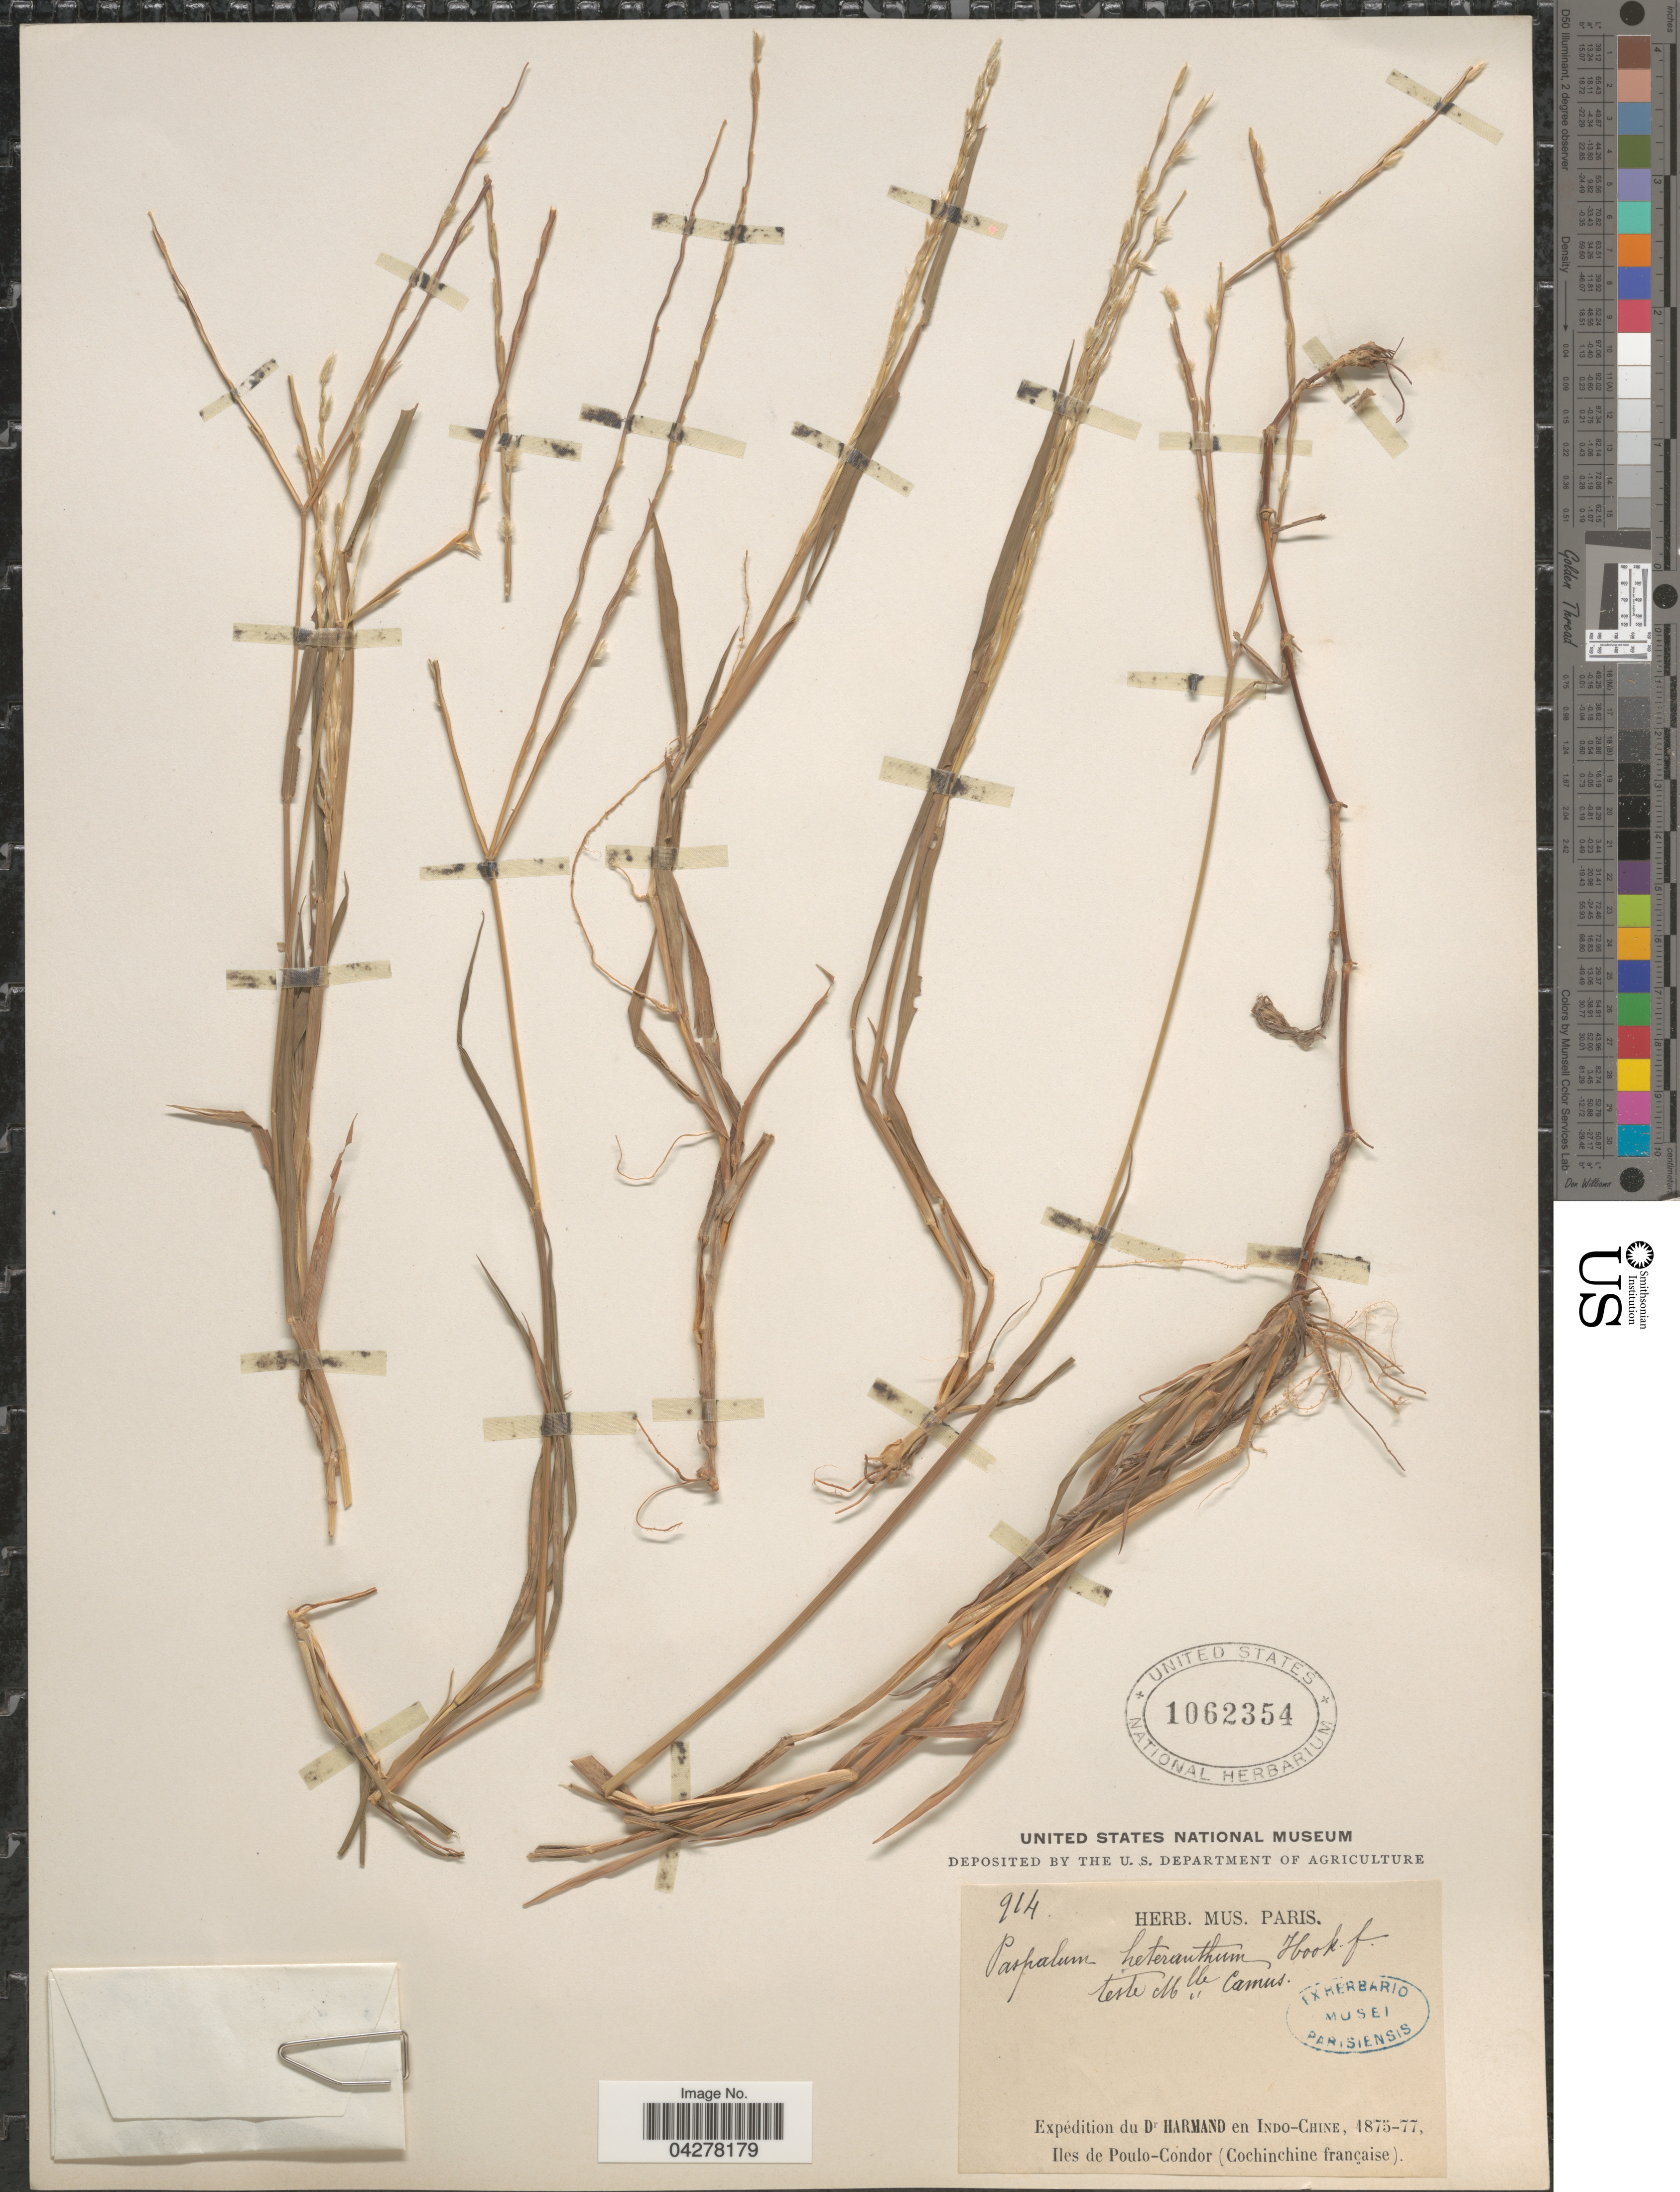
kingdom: Plantae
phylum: Tracheophyta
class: Liliopsida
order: Poales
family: Poaceae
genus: Digitaria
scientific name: Digitaria heterantha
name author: (Hook. f.) Merr.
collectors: Harmand, --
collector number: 914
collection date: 1875/1877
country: Vietnam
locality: Indo-Chine. Iles de Poulo-Condor (Cochinchine française).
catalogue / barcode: US 1062354